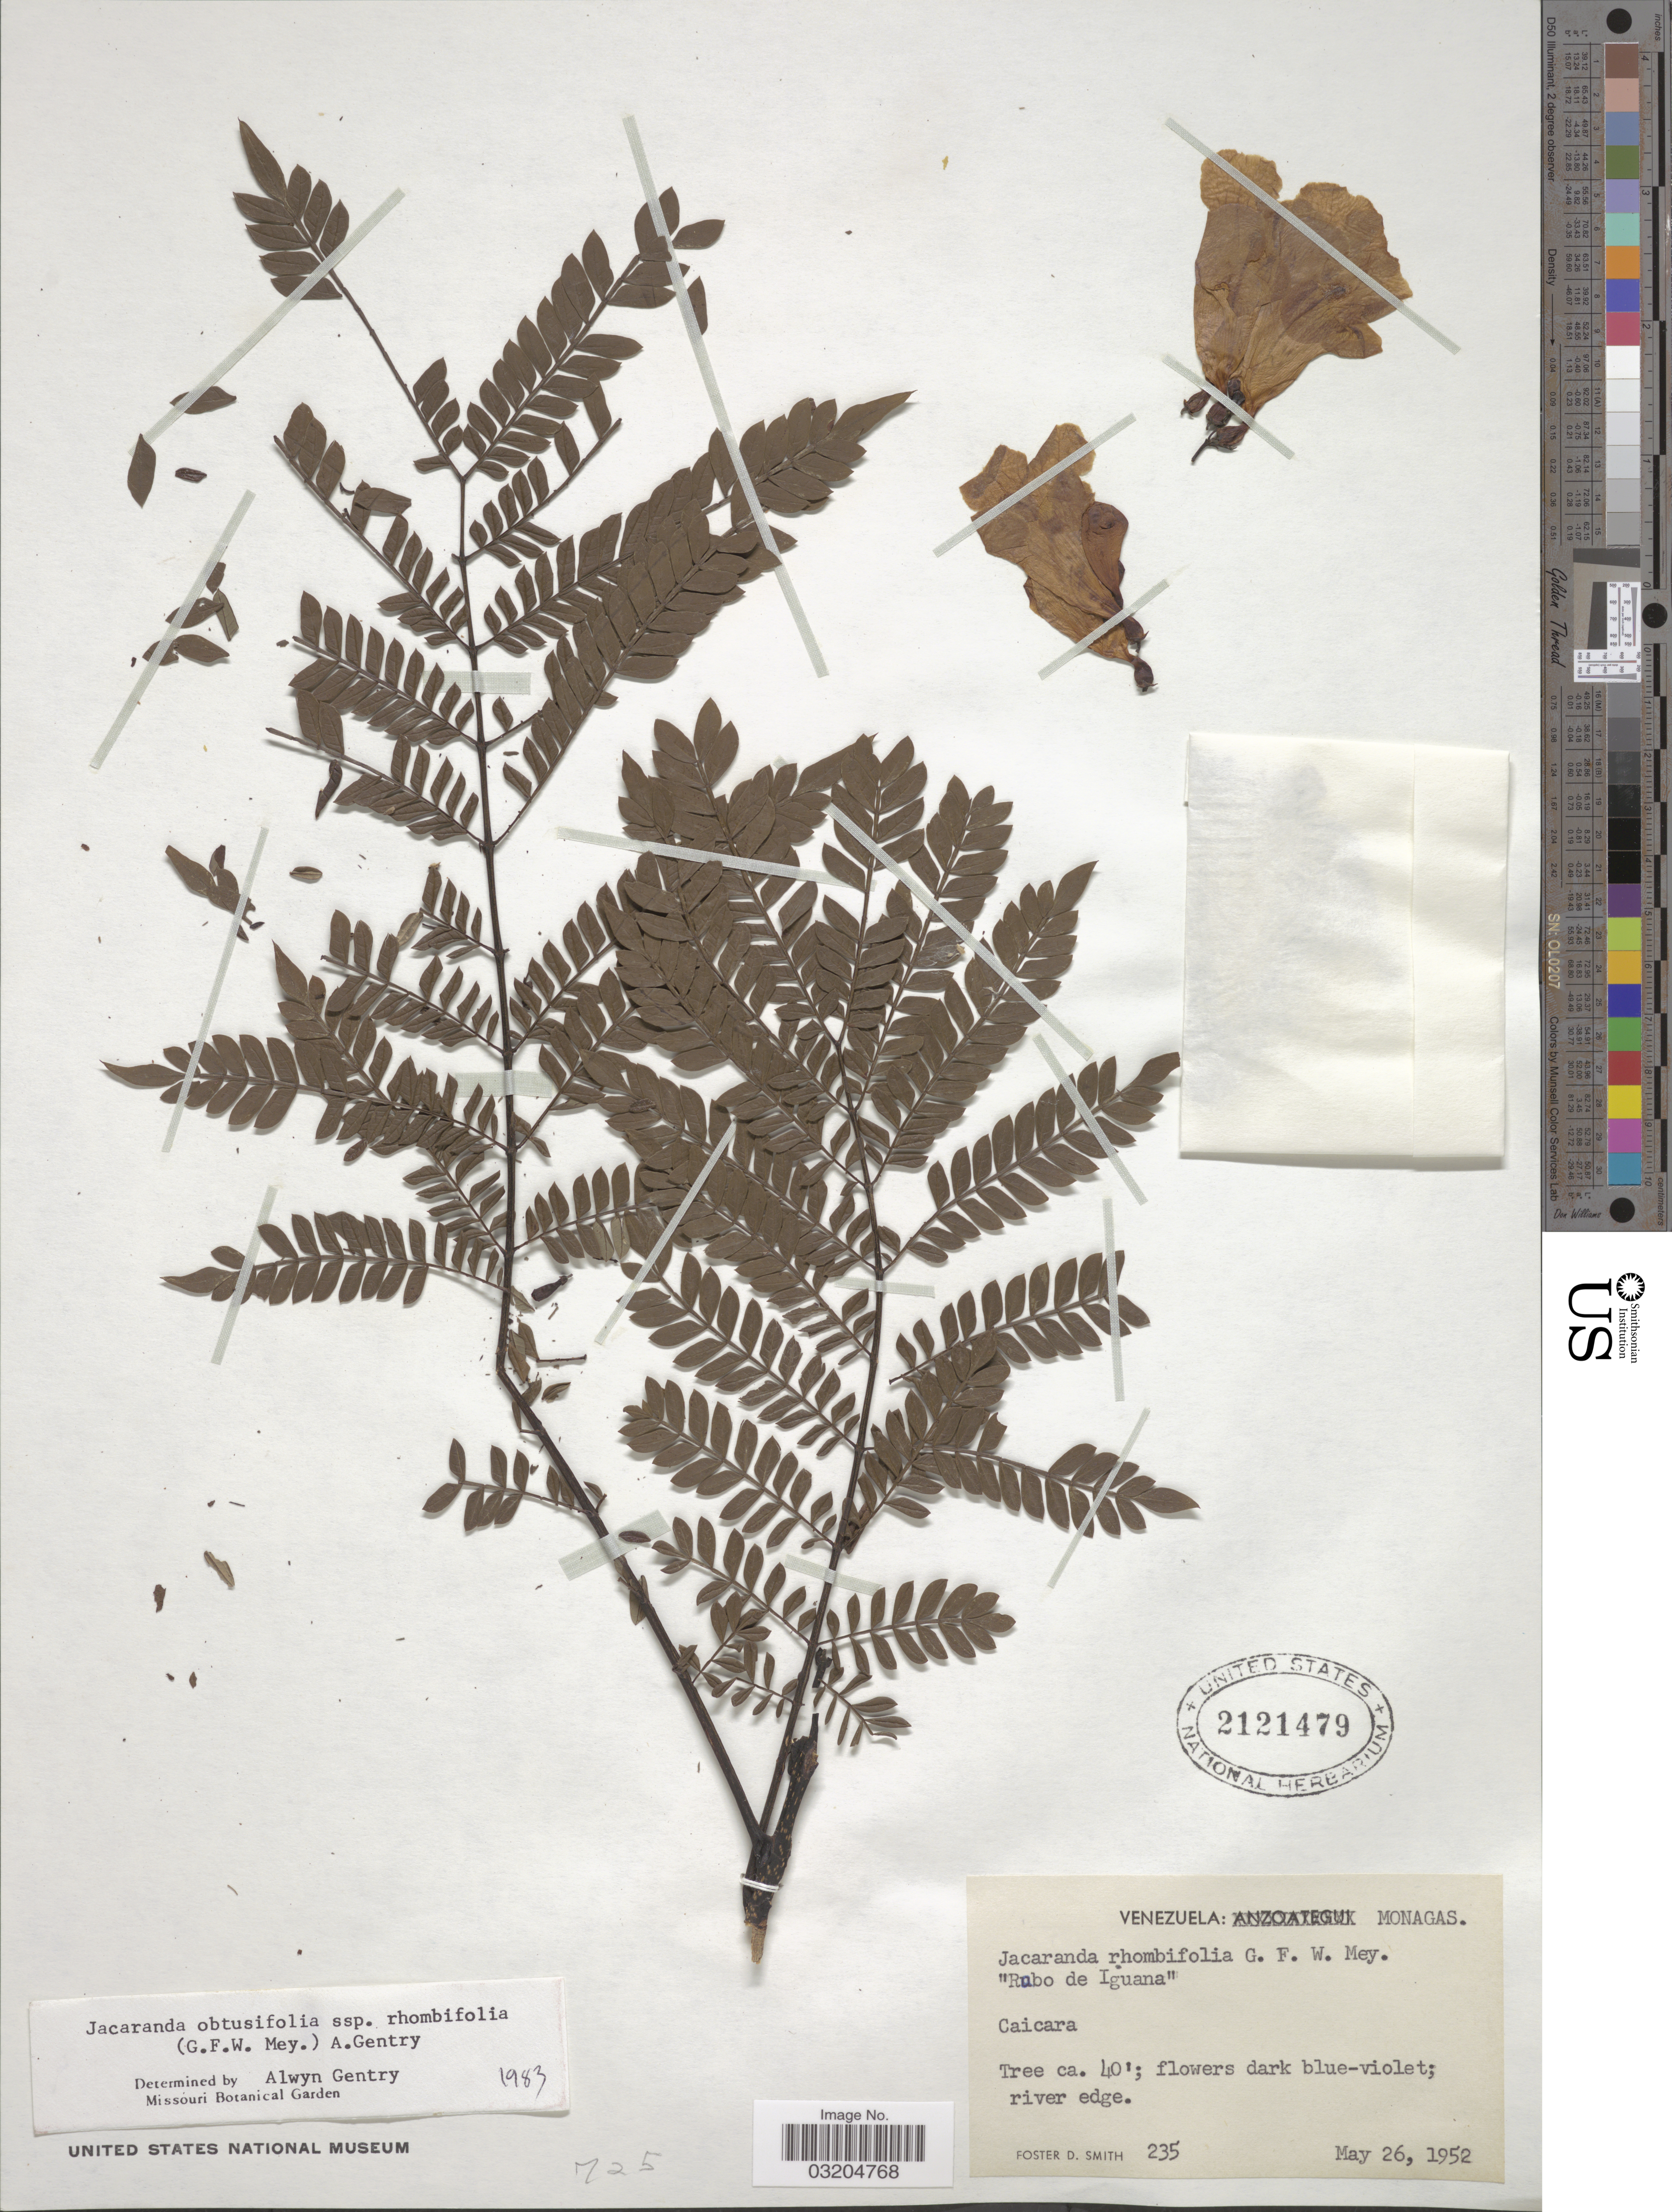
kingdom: Plantae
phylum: Tracheophyta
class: Magnoliopsida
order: Lamiales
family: Bignoniaceae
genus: Jacaranda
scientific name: Jacaranda obtusifolia subsp. rhombifolia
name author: (G. Mey.) A.H. Gentry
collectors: F. Smith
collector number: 235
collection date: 1952-05-26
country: Venezuela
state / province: Monagas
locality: Caicara.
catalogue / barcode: US 2121479